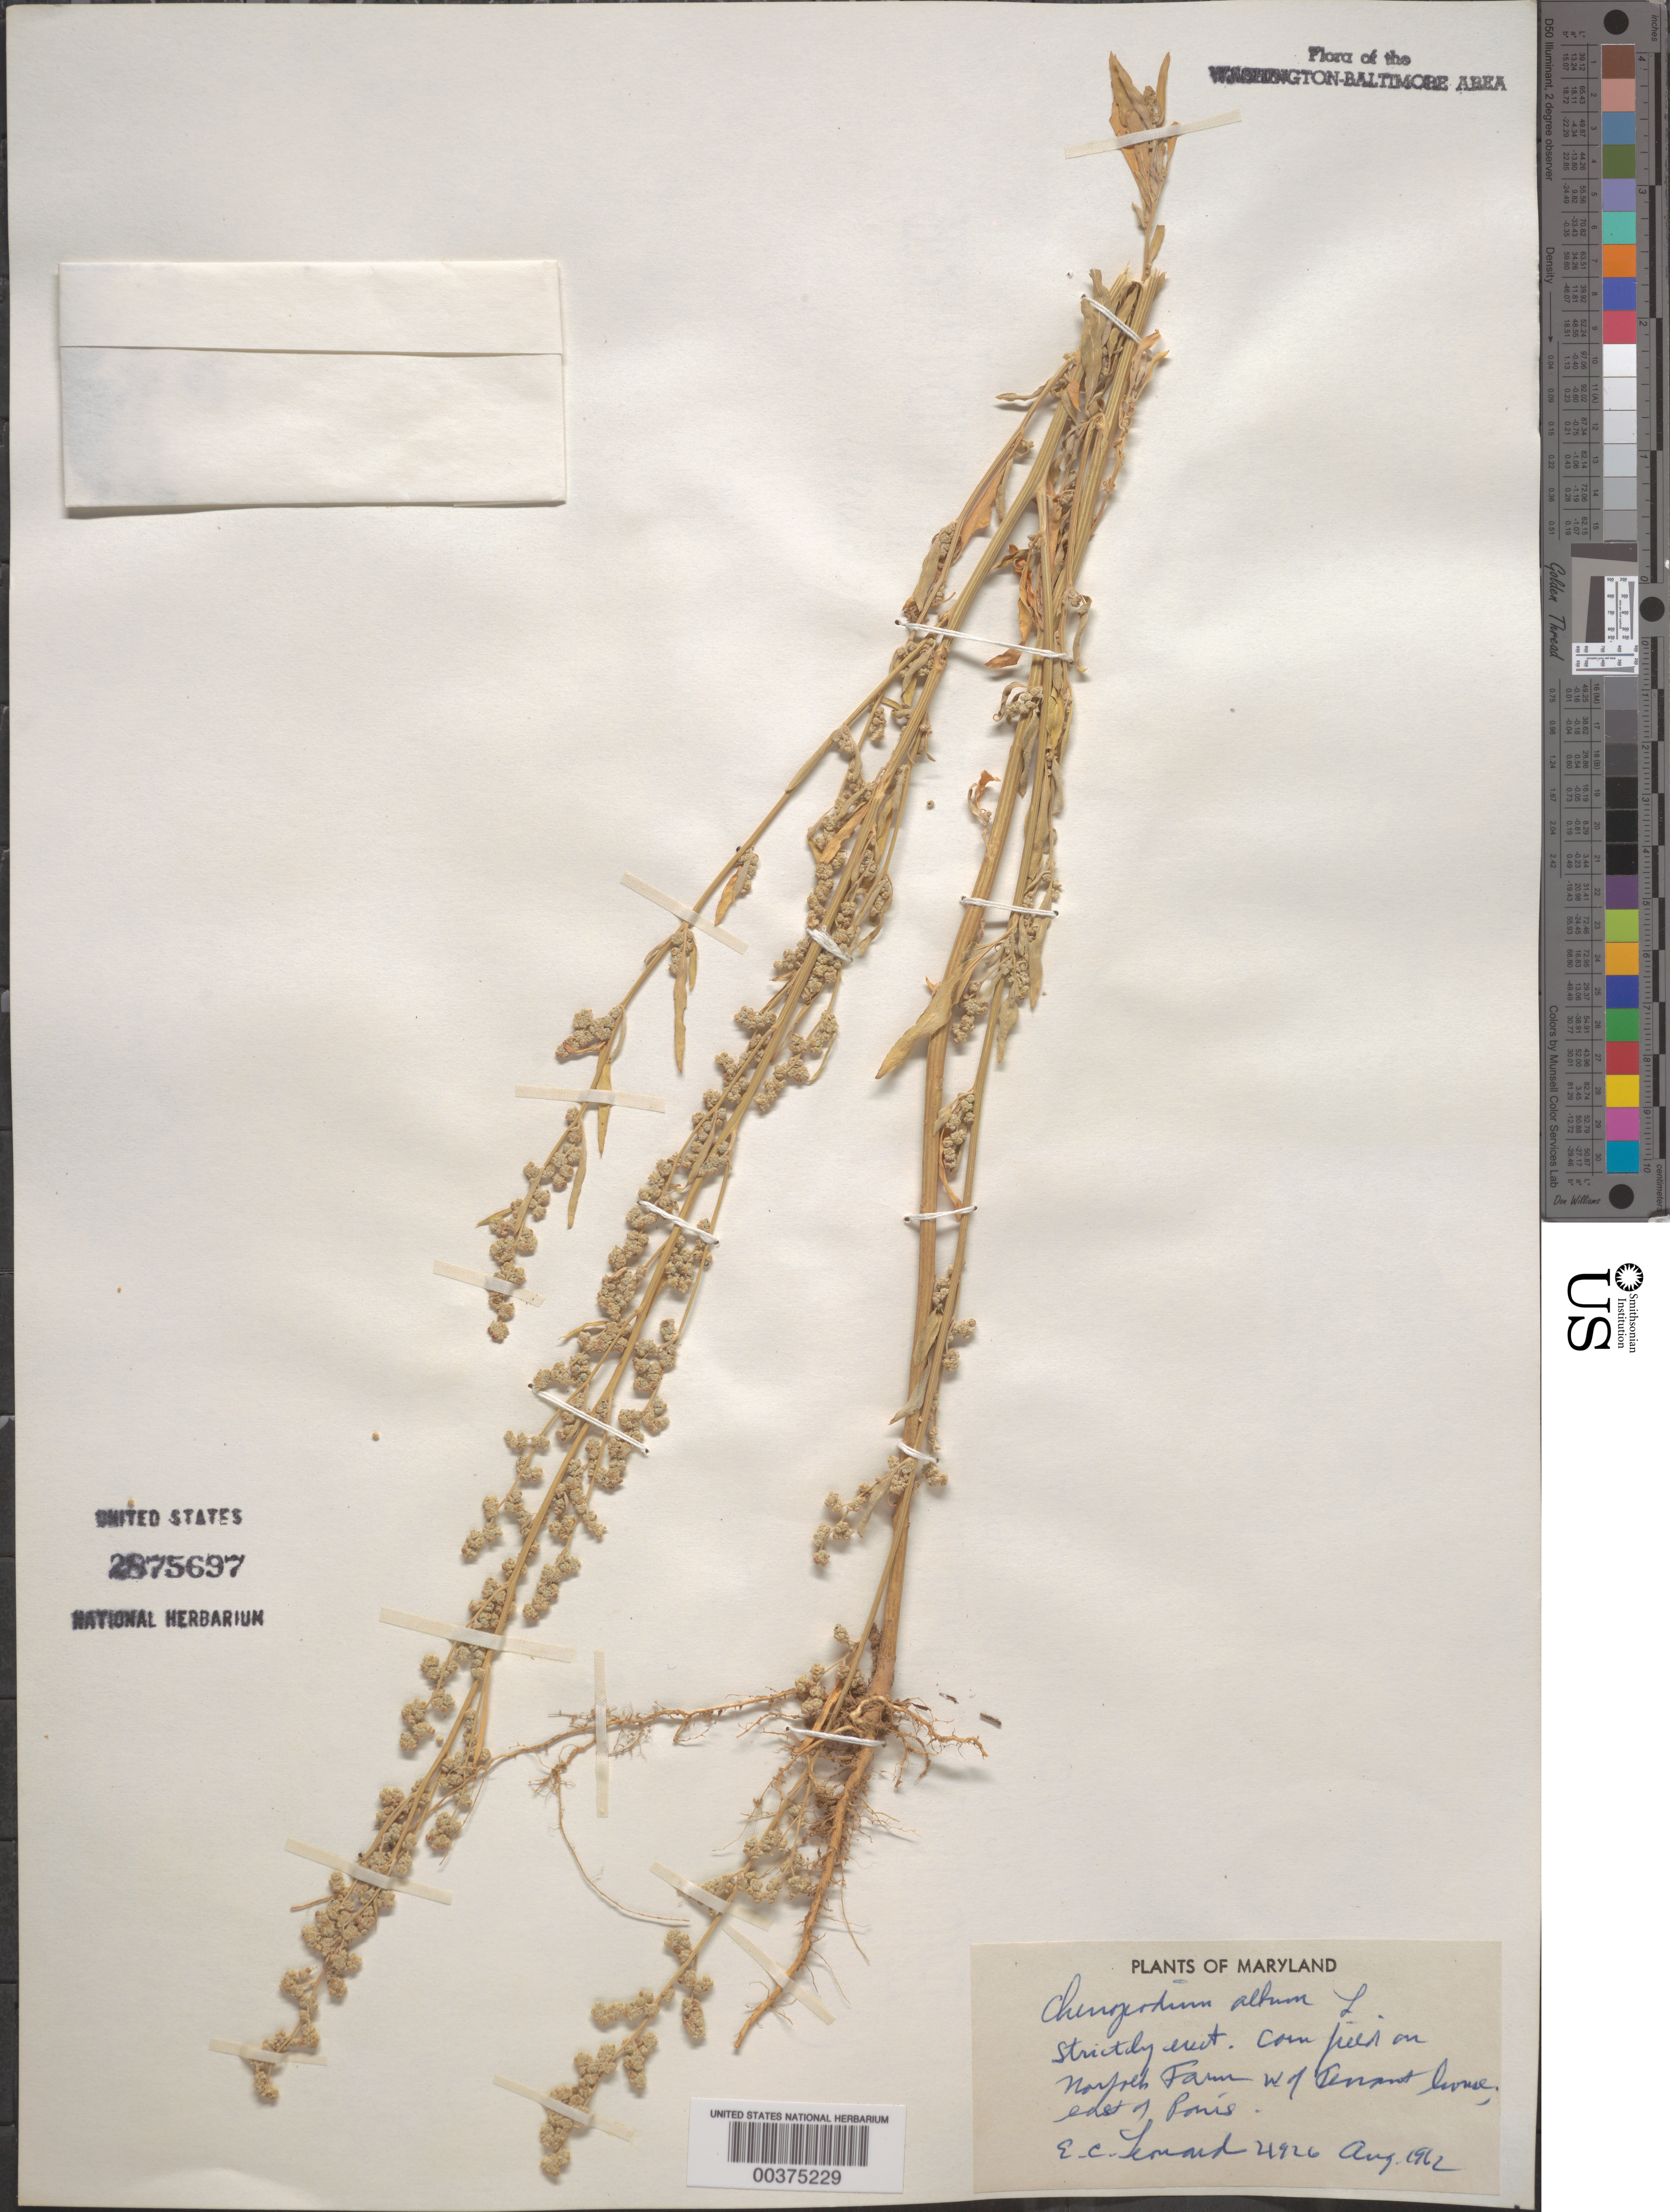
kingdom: Plantae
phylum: Tracheophyta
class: Magnoliopsida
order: Caryophyllales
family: Amaranthaceae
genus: Chenopodium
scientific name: Chenopodium album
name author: L.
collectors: E. C. Leonard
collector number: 21926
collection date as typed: Aug 1962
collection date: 1962-08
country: United States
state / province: Maryland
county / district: Calvert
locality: East of Paris, Norfolk Farm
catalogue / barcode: US 2875697